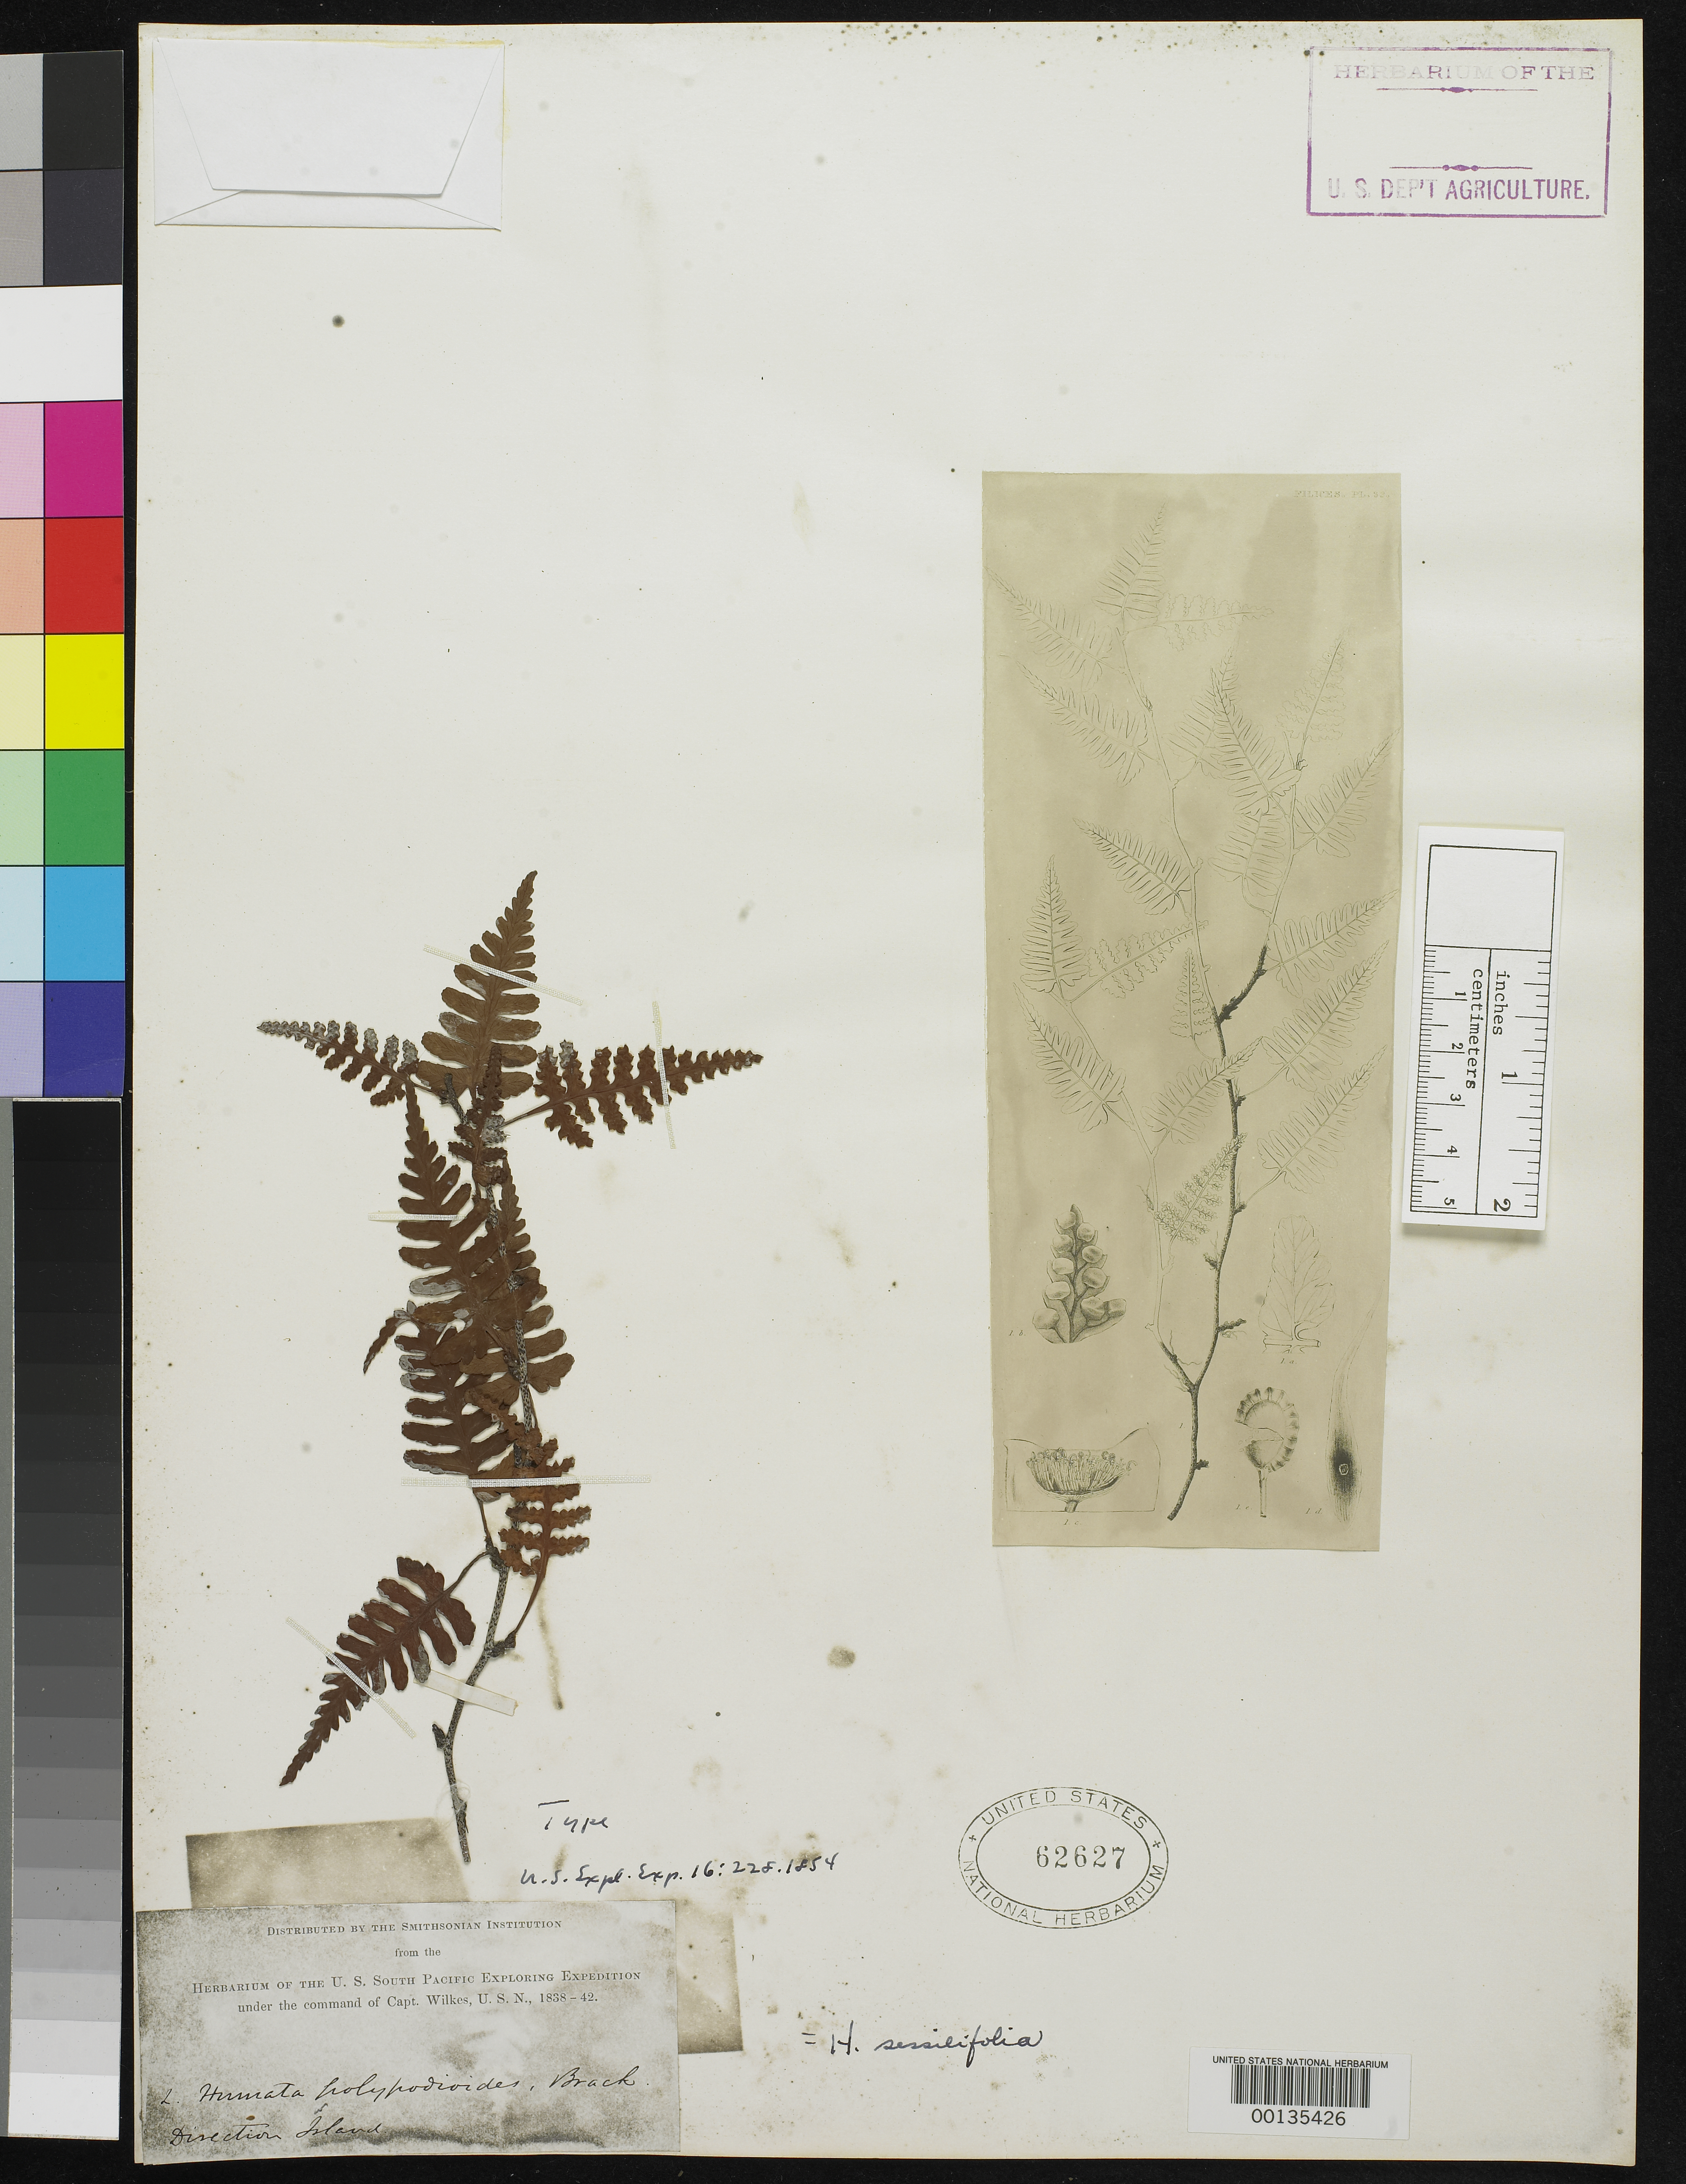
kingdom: Plantae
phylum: Tracheophyta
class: Polypodiopsida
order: Polypodiales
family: Davalliaceae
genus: Humata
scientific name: Humata polypodioides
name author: Brack. in Wilkes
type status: Holotype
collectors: Wilkes Explor. Exped.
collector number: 2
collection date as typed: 1838 to -- --- 1842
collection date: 1838/1842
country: Australia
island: Direction Island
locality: Direction Island [Direction Island is one of the Cocos Islands SW of Java. The Cocos Islands are an exclave of Australia]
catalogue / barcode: US 62627